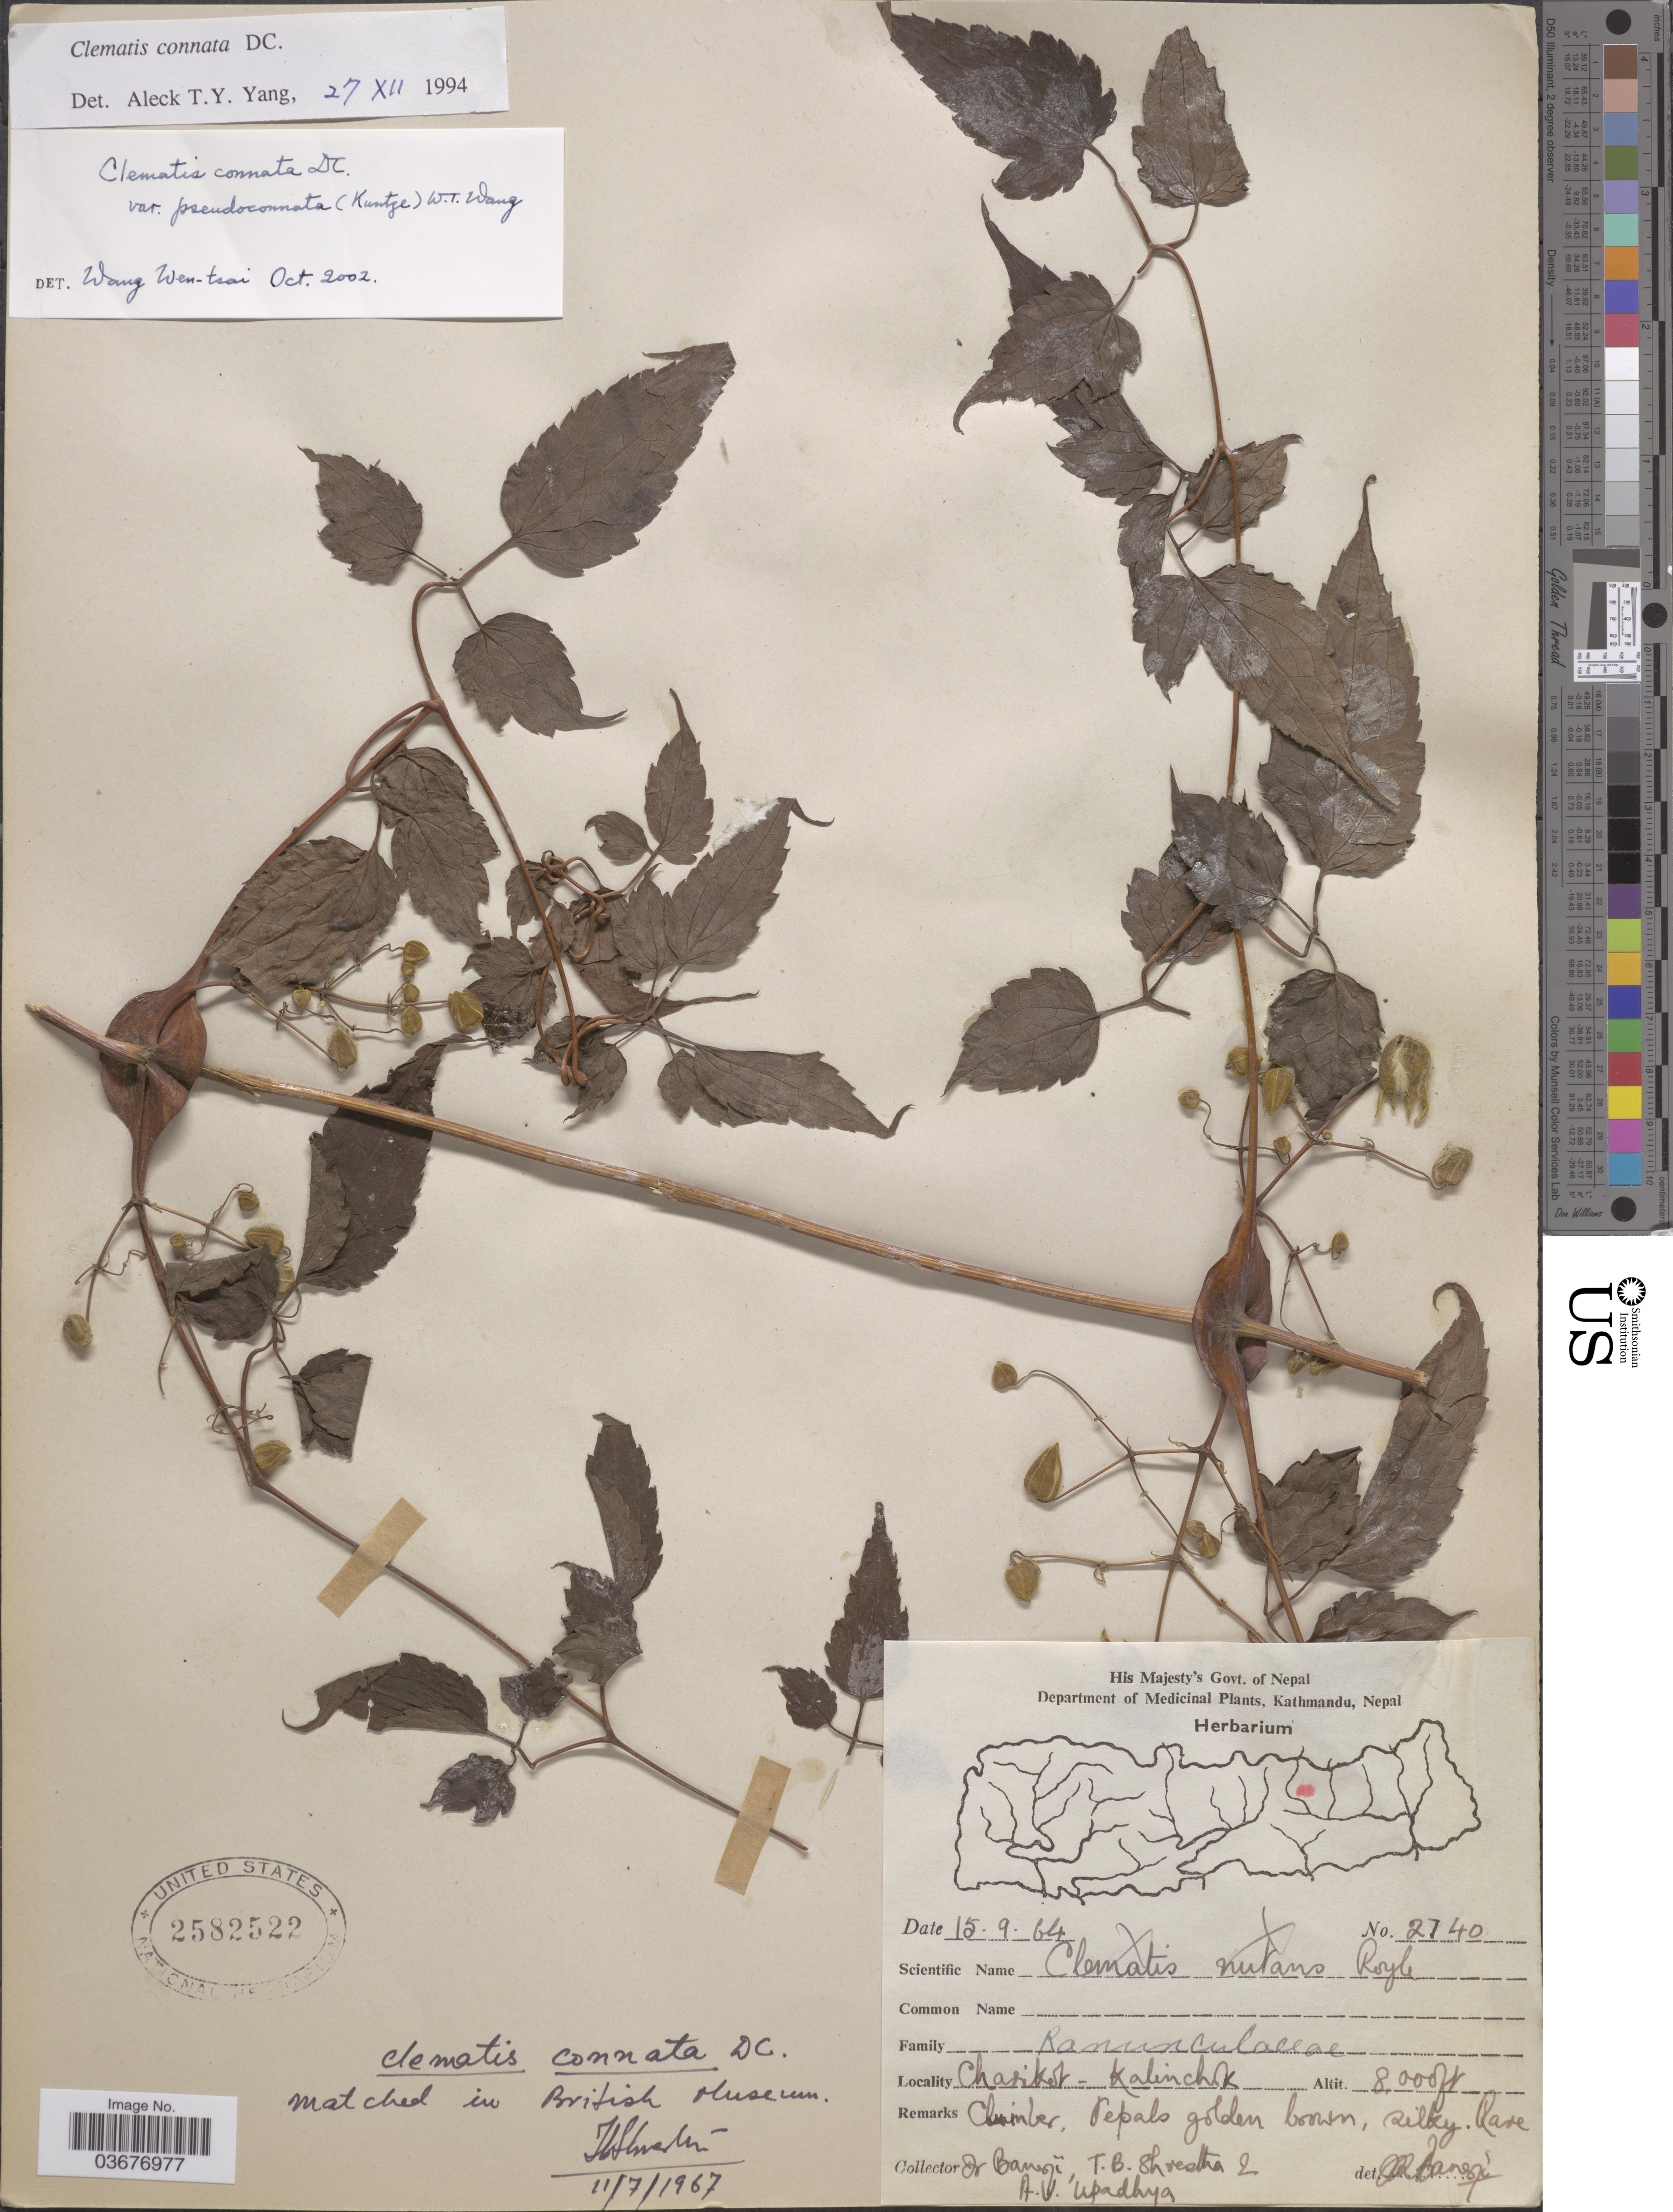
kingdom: Plantae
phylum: Tracheophyta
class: Magnoliopsida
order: Ranunculales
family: Ranunculaceae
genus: Clematis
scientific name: Clematis connata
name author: DC.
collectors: -. Banerji, T. B. Shrestha & A. Upadhya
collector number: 2740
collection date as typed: Transcribed d/m/y: 15/9/64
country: Nepal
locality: Charikot-Kalinchok.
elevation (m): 2438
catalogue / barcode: US 2582522